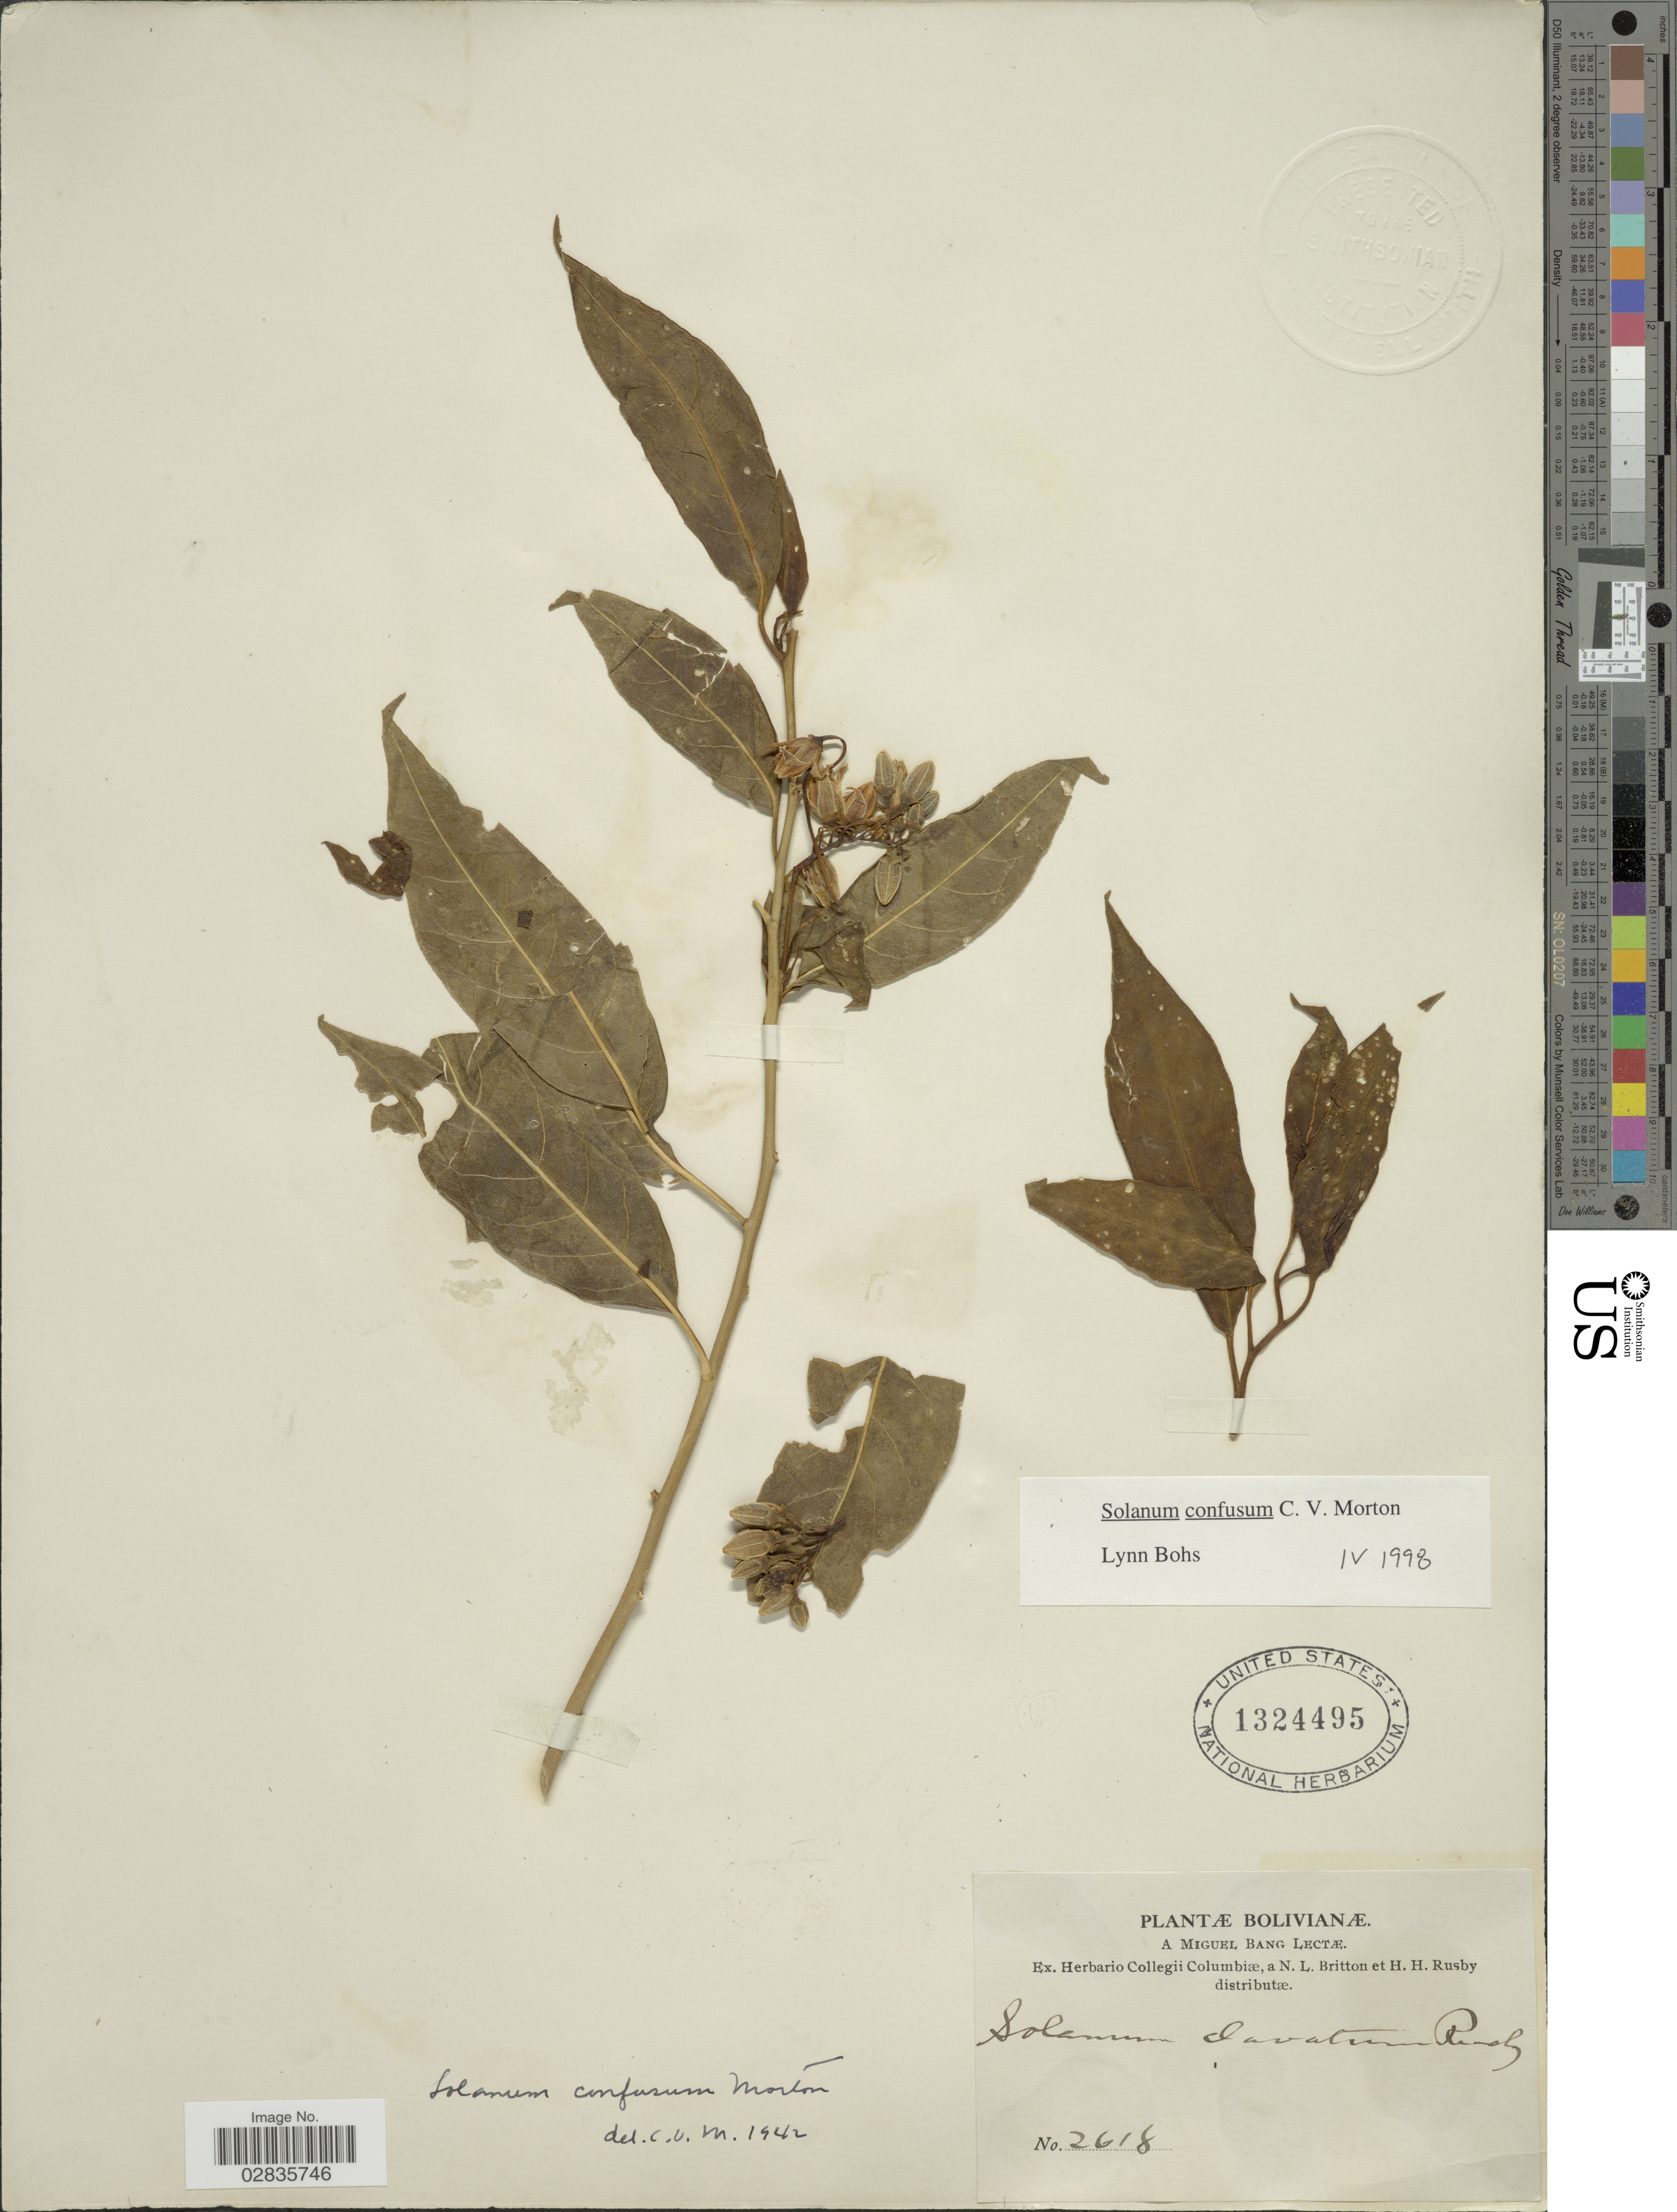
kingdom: Plantae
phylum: Tracheophyta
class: Magnoliopsida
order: Solanales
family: Solanaceae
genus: Solanum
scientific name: Solanum confusum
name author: C.V. Morton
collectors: M. Bang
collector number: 2618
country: Bolivia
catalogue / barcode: US 1324495